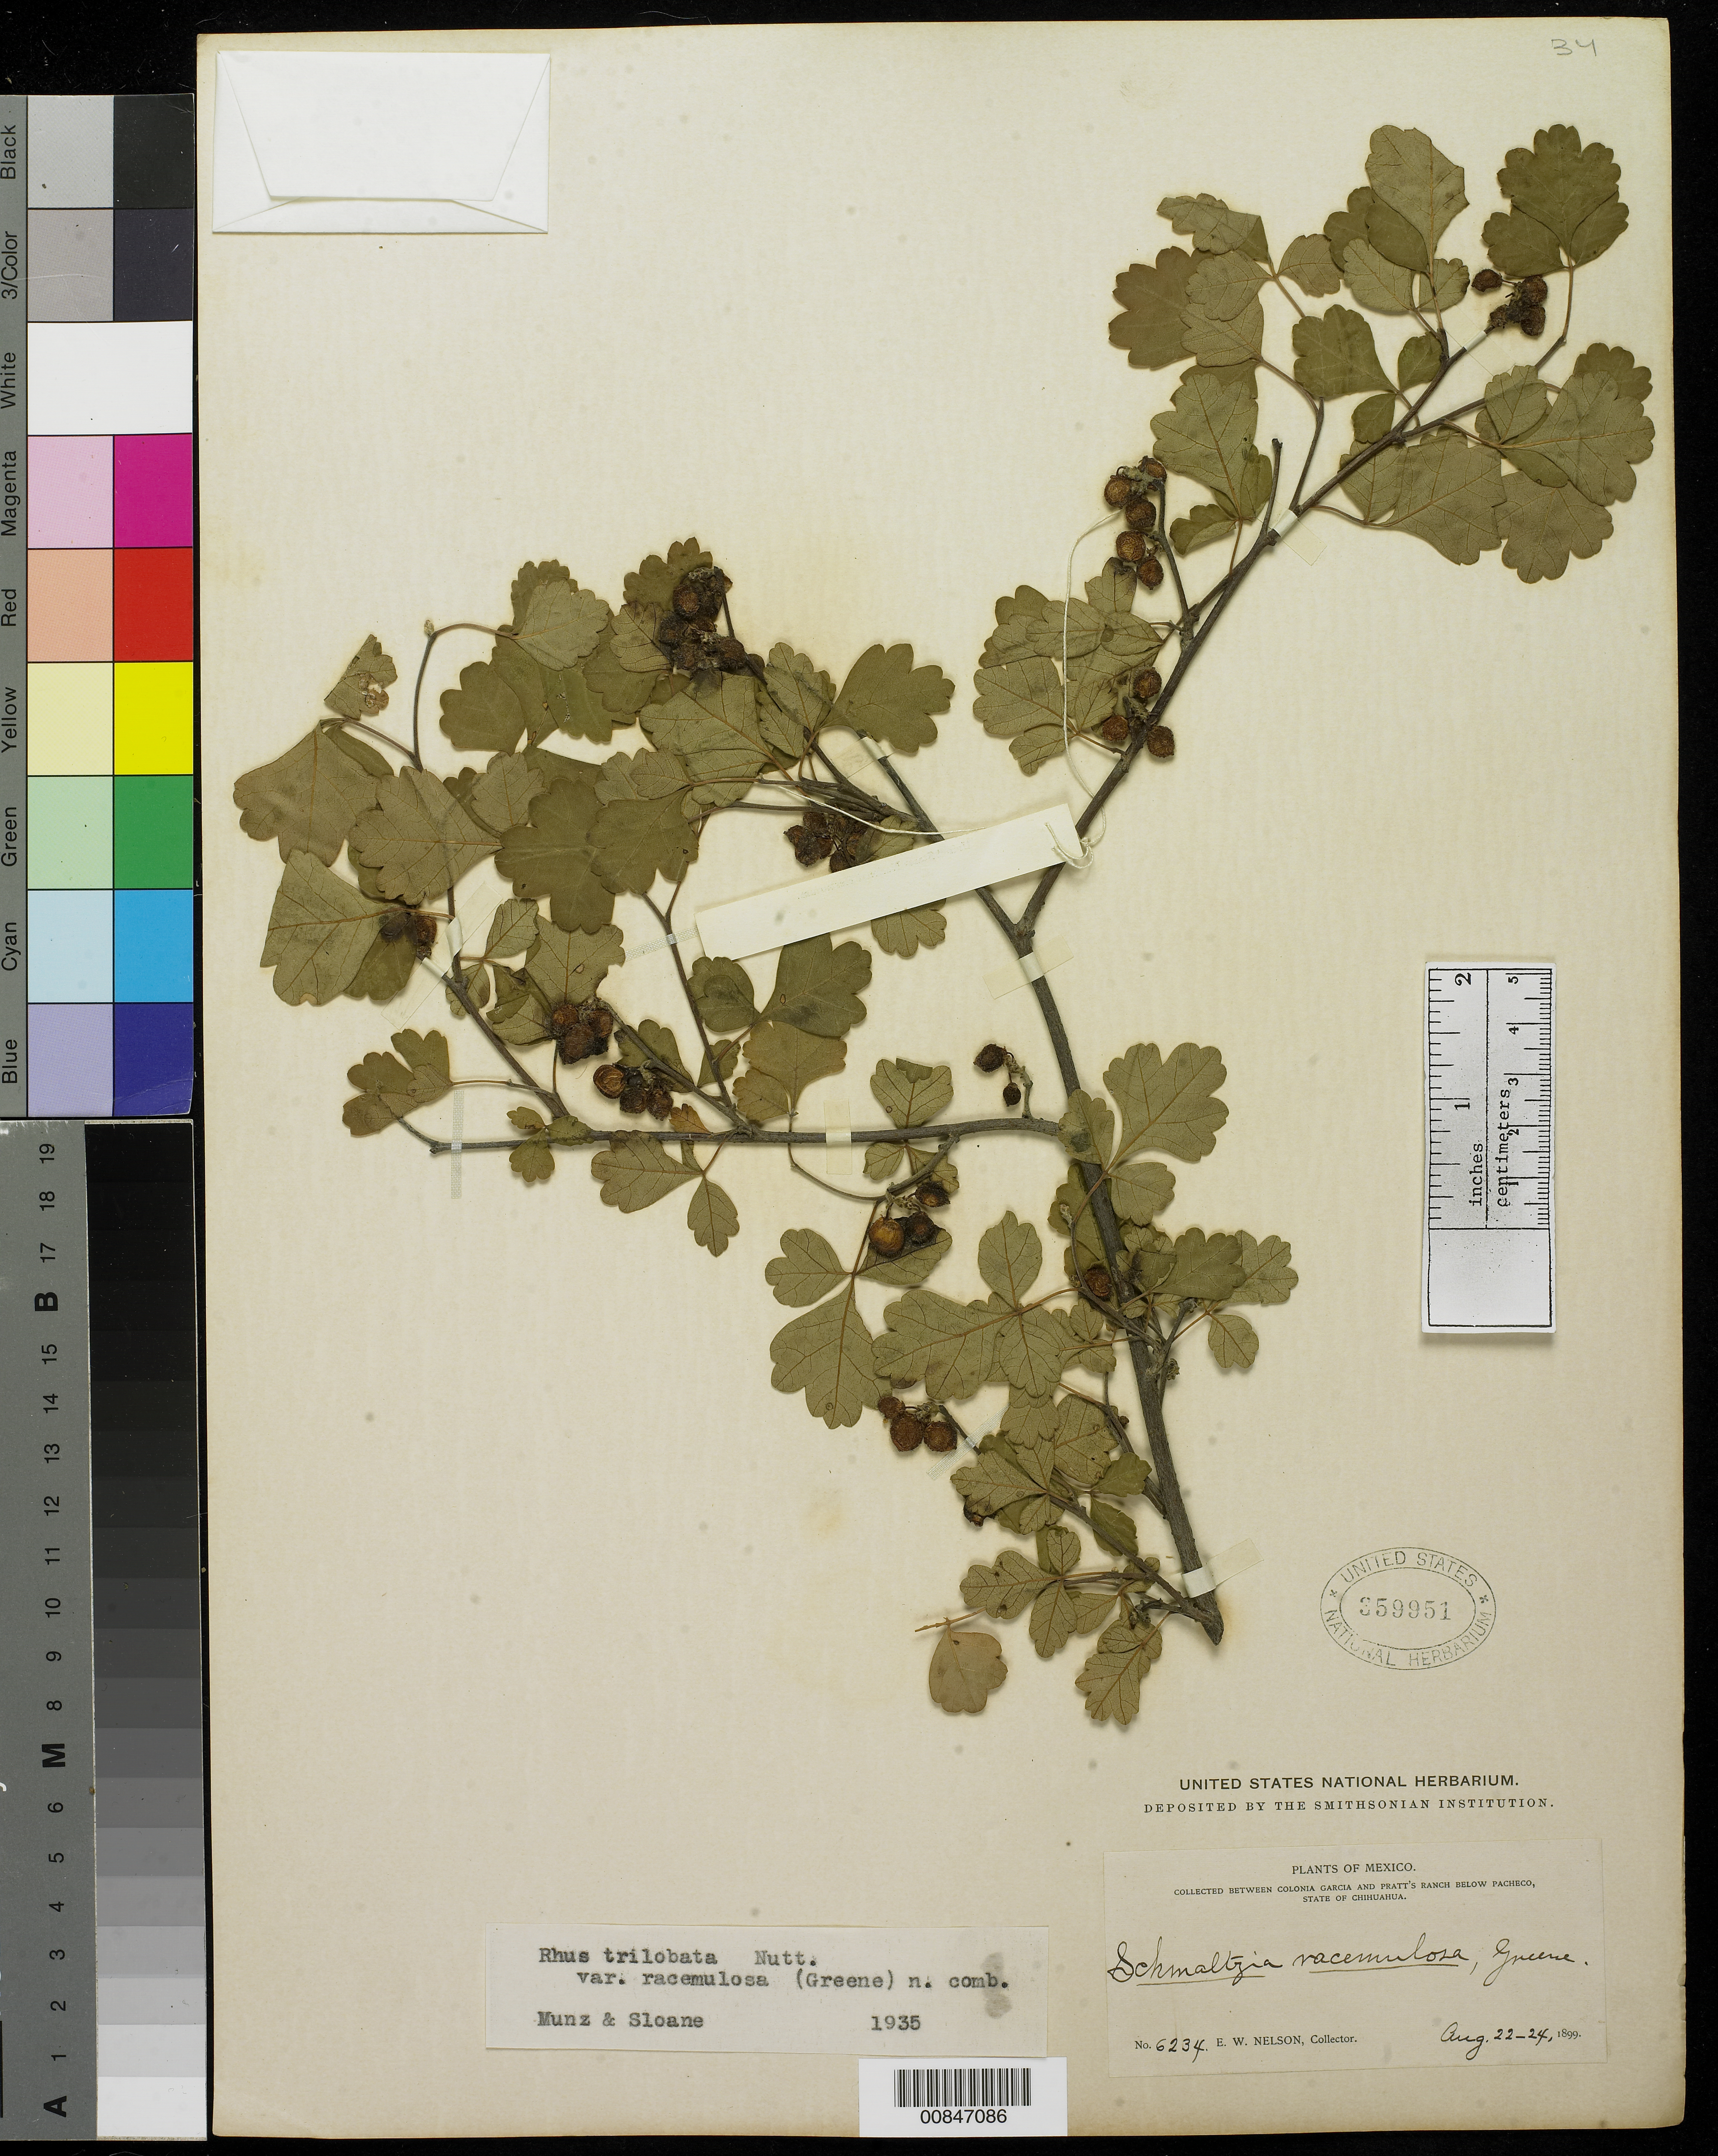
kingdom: Plantae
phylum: Tracheophyta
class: Magnoliopsida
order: Sapindales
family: Anacardiaceae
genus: Rhus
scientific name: Rhus trilobata var. racemulosa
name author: (Greene) F.A. Barkley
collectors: E. W. Nelson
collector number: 6234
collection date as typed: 22 Aug 1899 to 24 Aug 1899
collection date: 1899-08-22/1899-08-24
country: Mexico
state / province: Chihuahua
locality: Between Colonia García and Pratt's Ranch below Pacheco, Chihuahua.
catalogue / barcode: US 359951